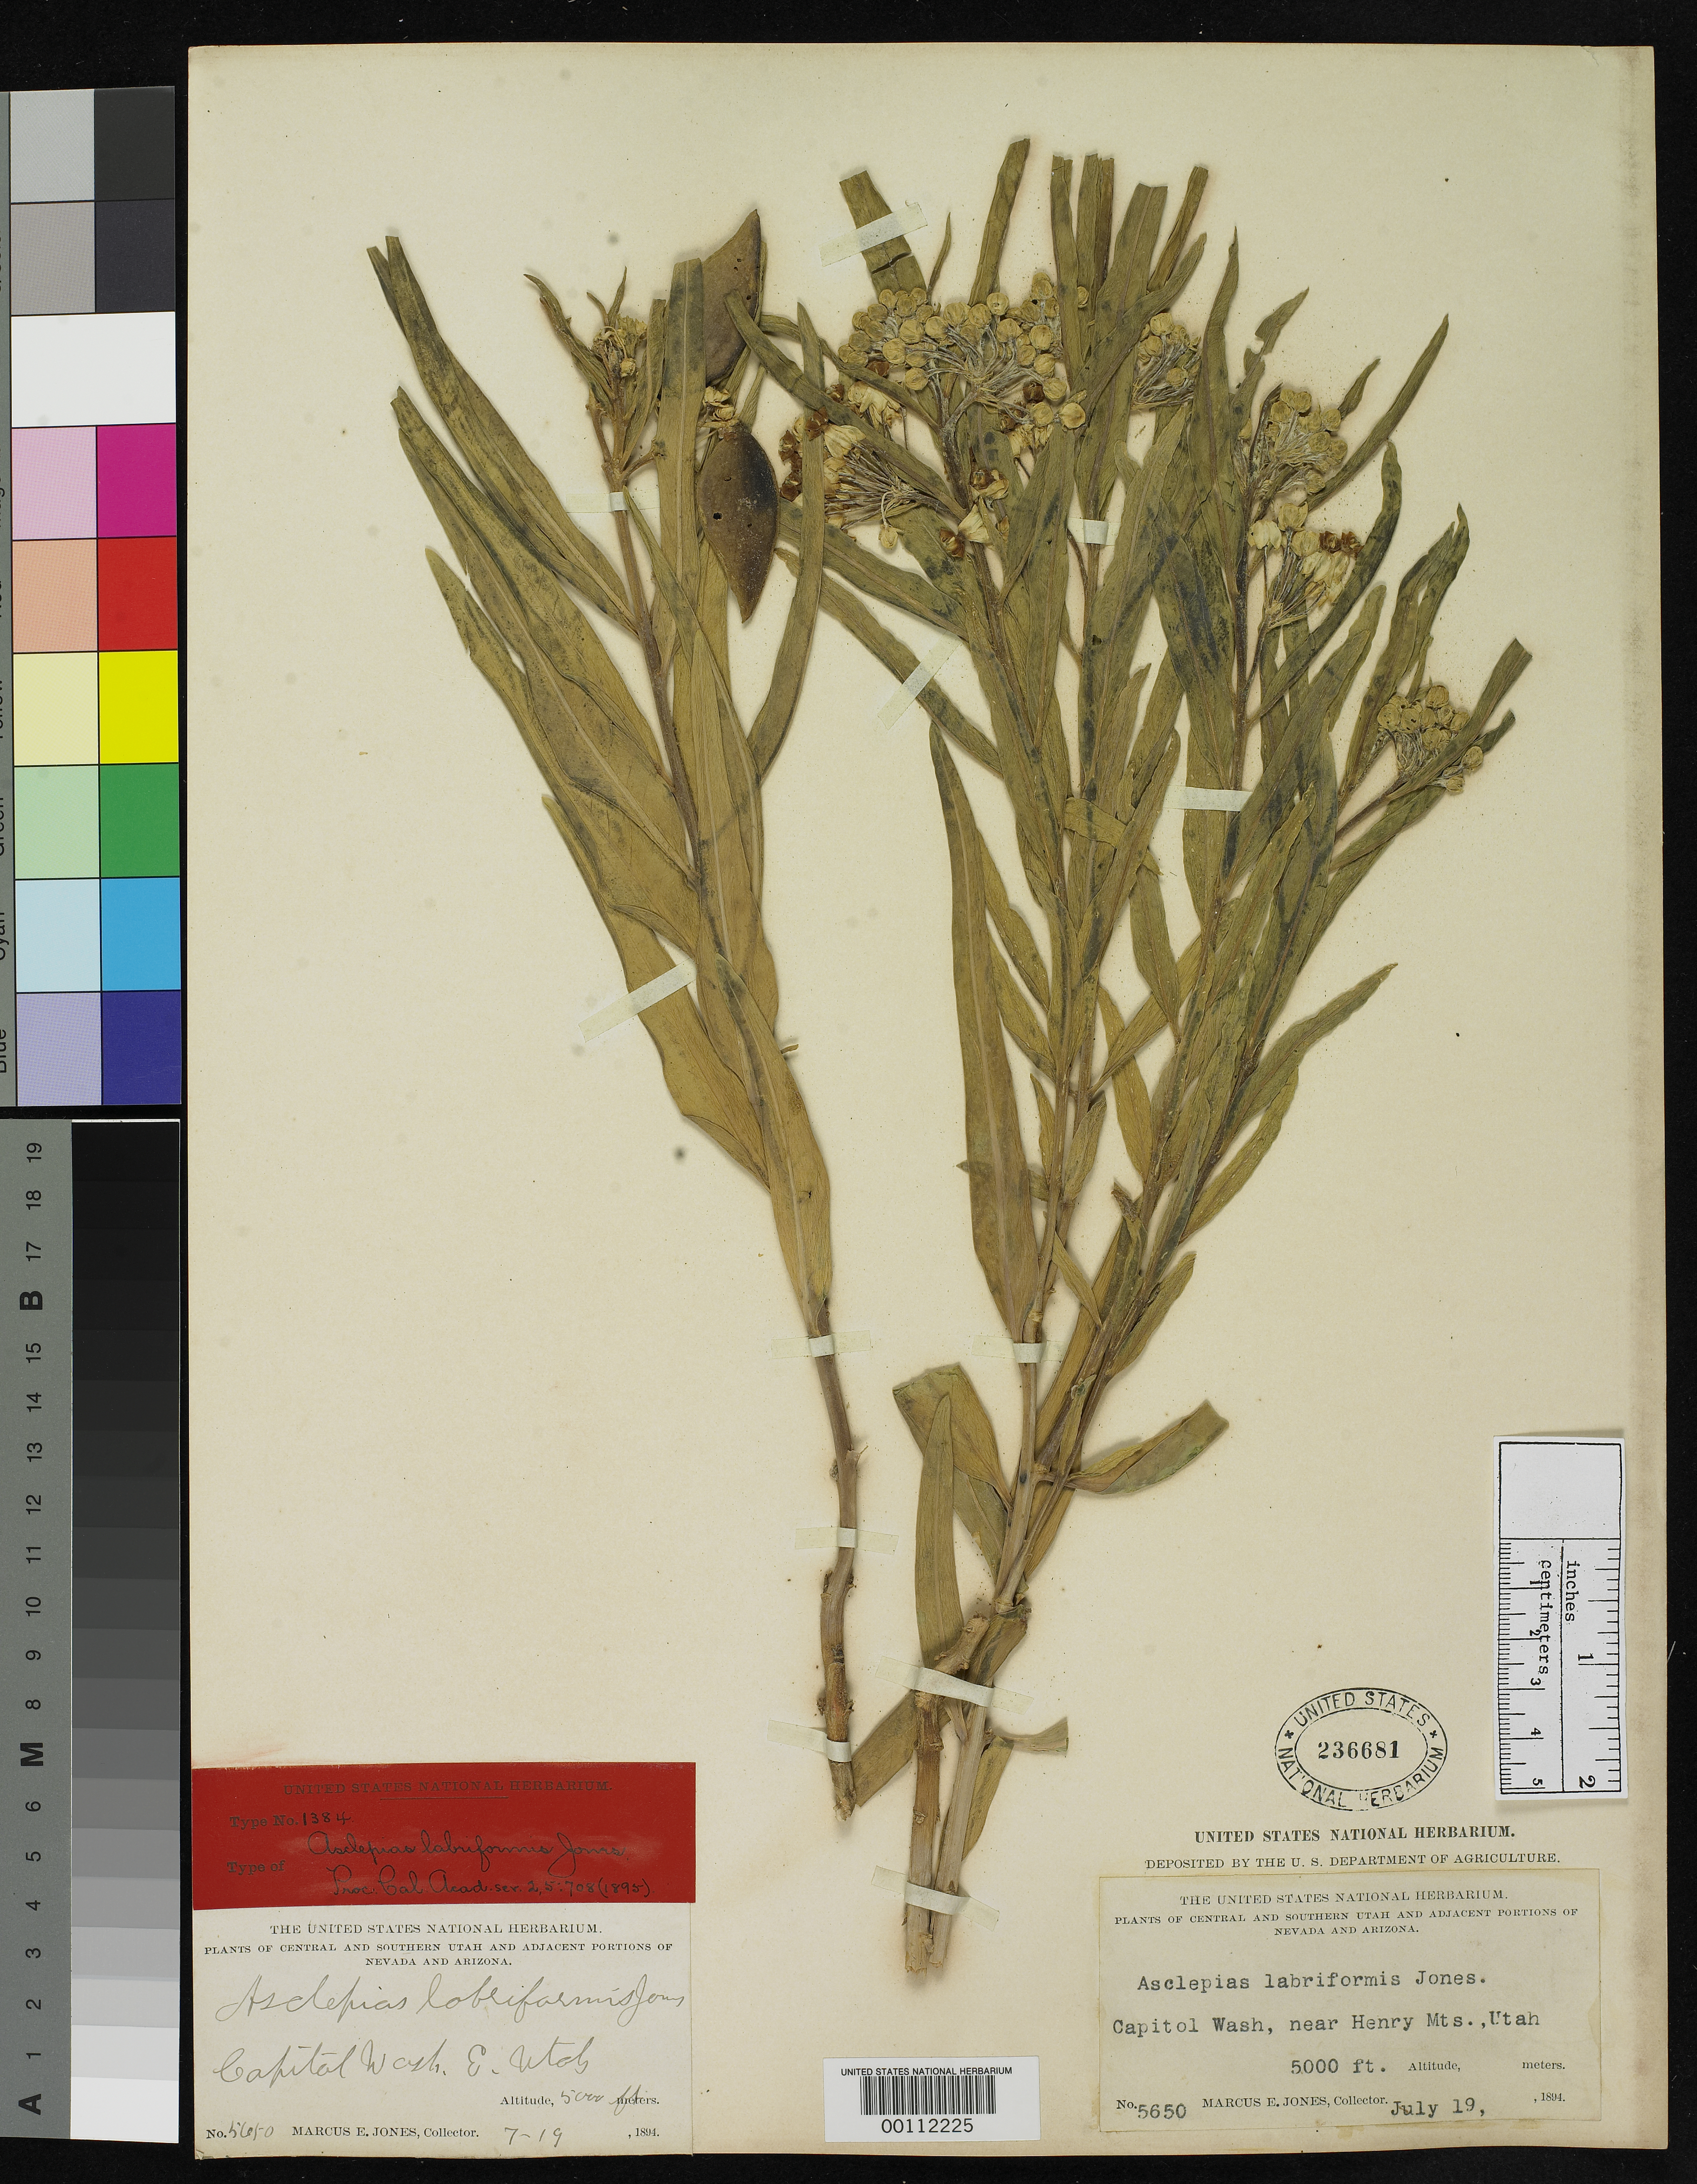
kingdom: Plantae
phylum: Tracheophyta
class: Magnoliopsida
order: Gentianales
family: Apocynaceae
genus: Asclepias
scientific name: Asclepias labriformis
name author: M.E. Jones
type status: Isotype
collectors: M. E. Jones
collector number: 5650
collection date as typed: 19 Jul 1894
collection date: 1894-07-19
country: United States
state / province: Utah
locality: Henry Mountains, Capitol Wash.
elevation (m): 1524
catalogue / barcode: US 236681